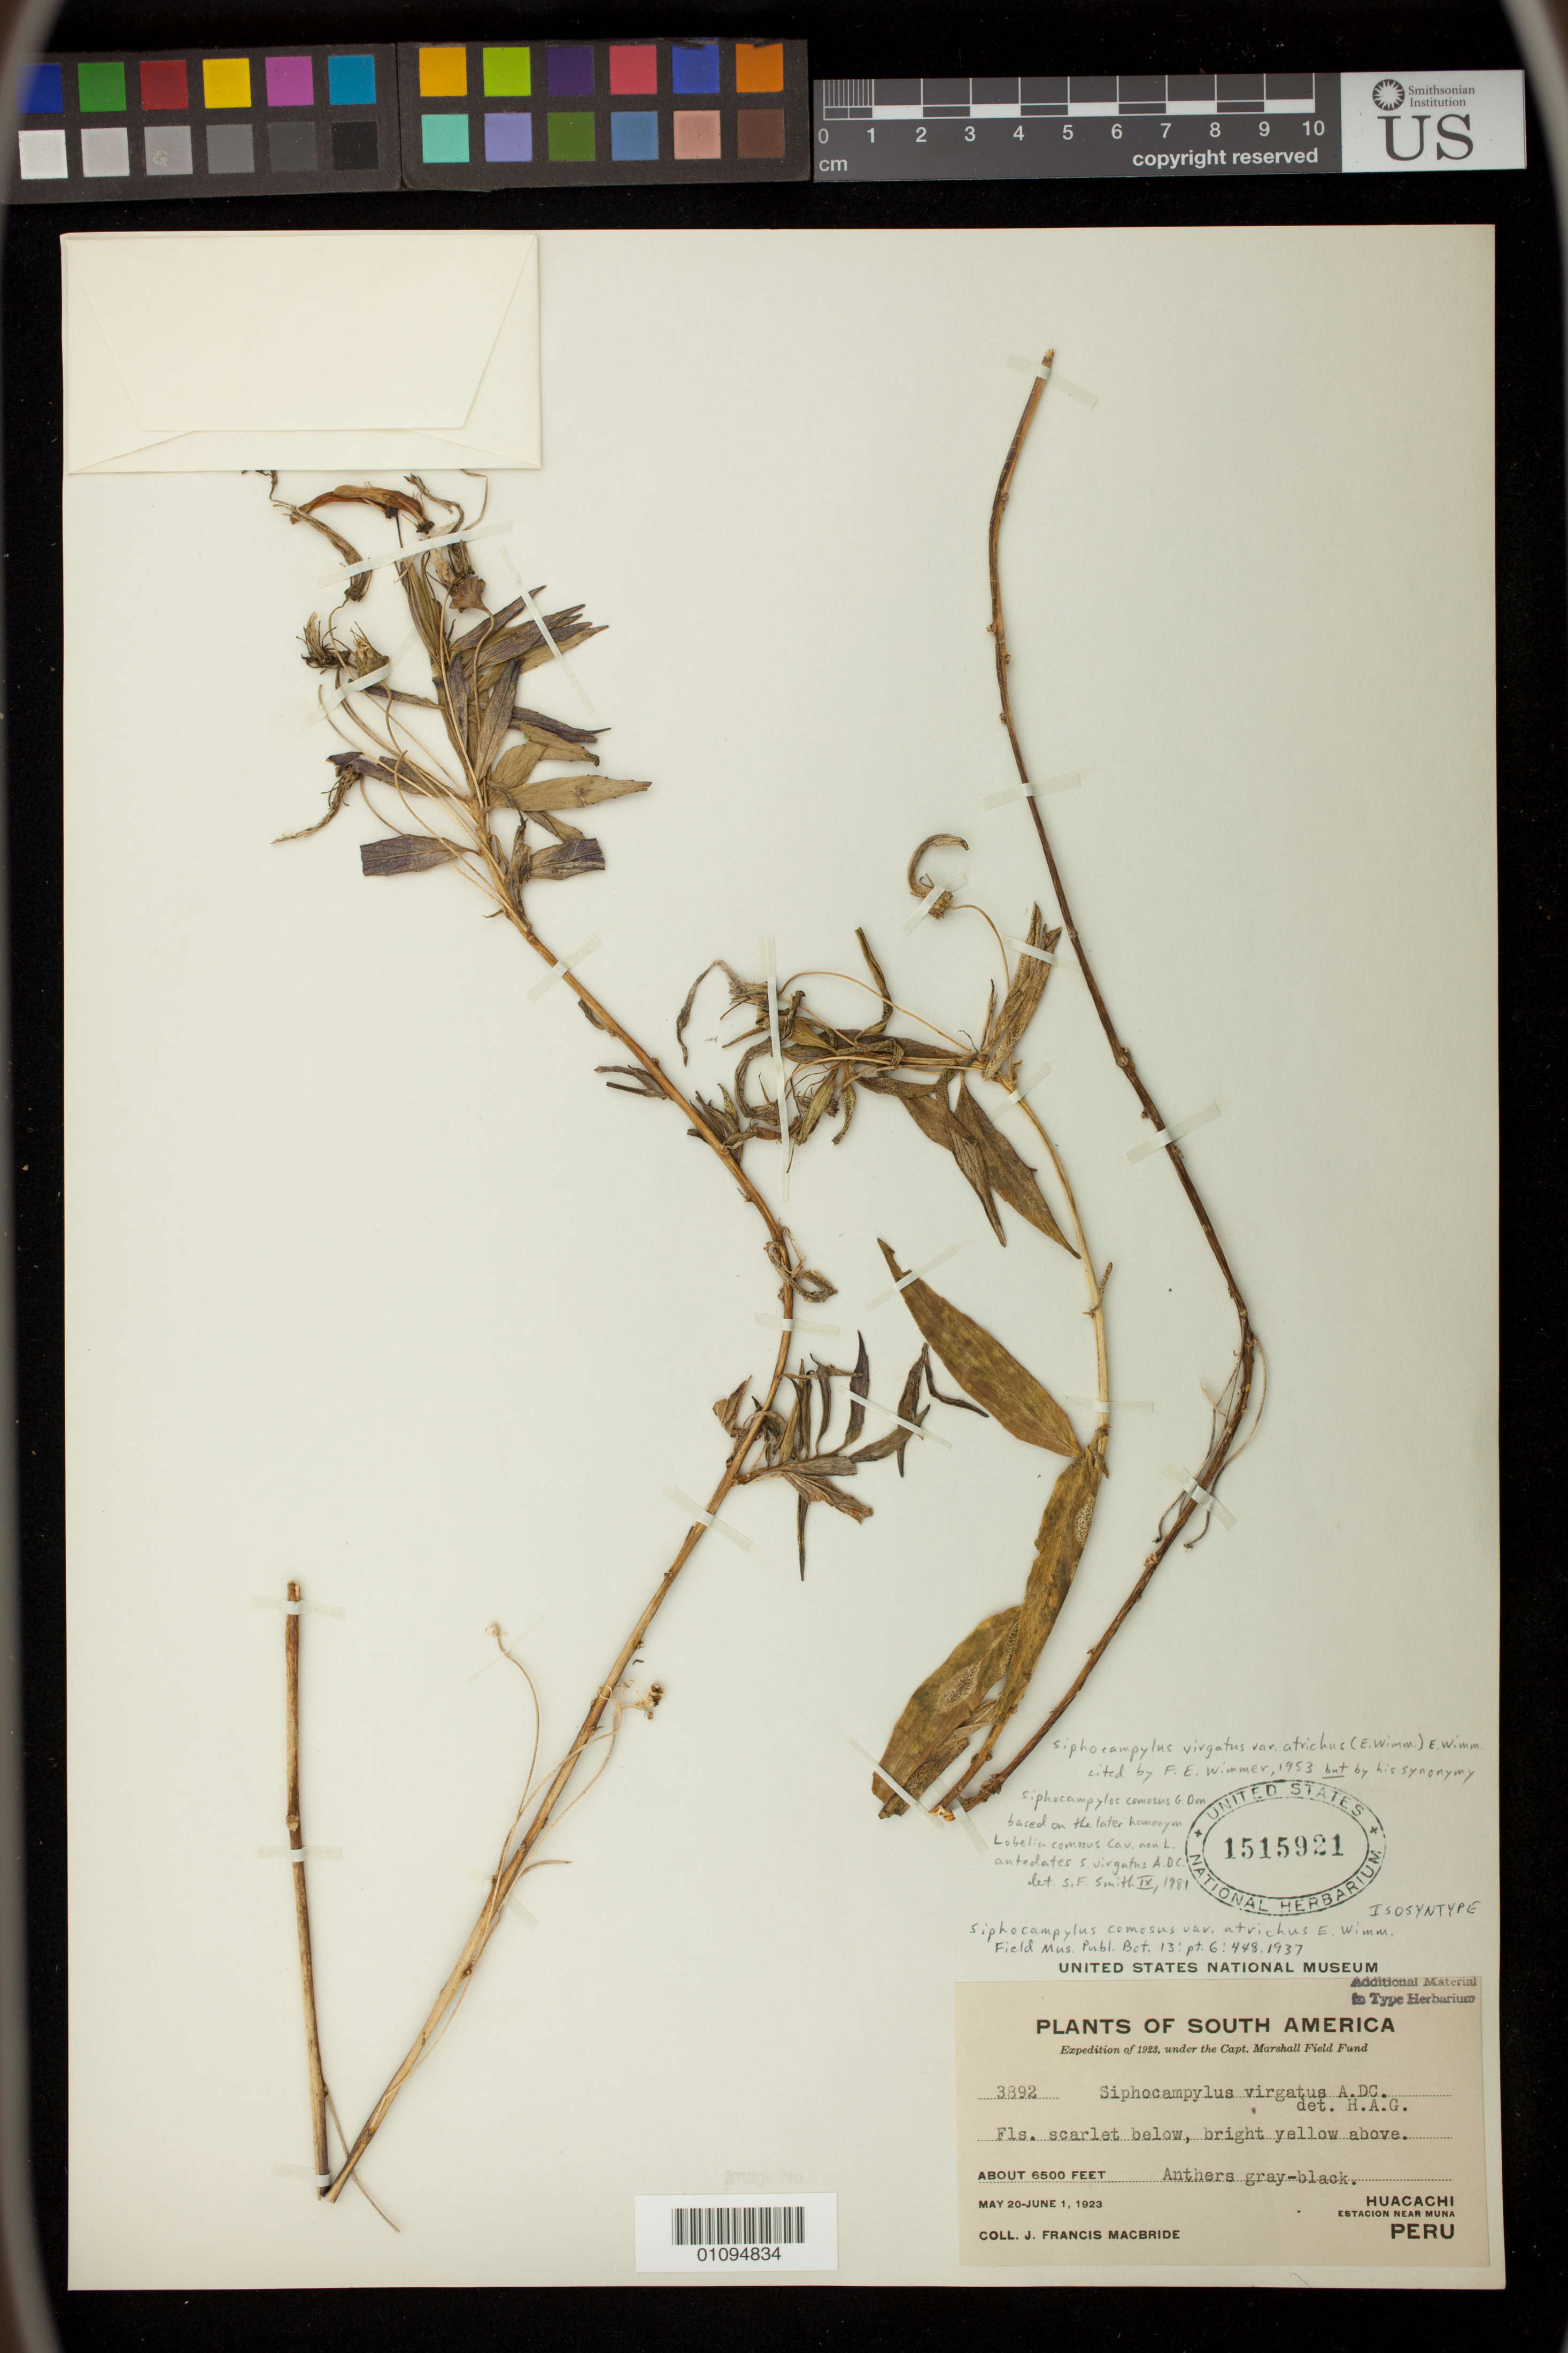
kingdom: Plantae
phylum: Tracheophyta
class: Magnoliopsida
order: Asterales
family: Campanulaceae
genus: Siphocampylus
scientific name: Siphocampylus comosus var. atrichus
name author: E. Wimm.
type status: Isosyntype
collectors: J. F. Macbride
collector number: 3892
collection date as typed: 20 May 1923 to 01 Jun 1923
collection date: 1923-05-20/1923-06-01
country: Peru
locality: Huacachi, estacion near Muna.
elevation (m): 1981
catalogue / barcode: US 1515921